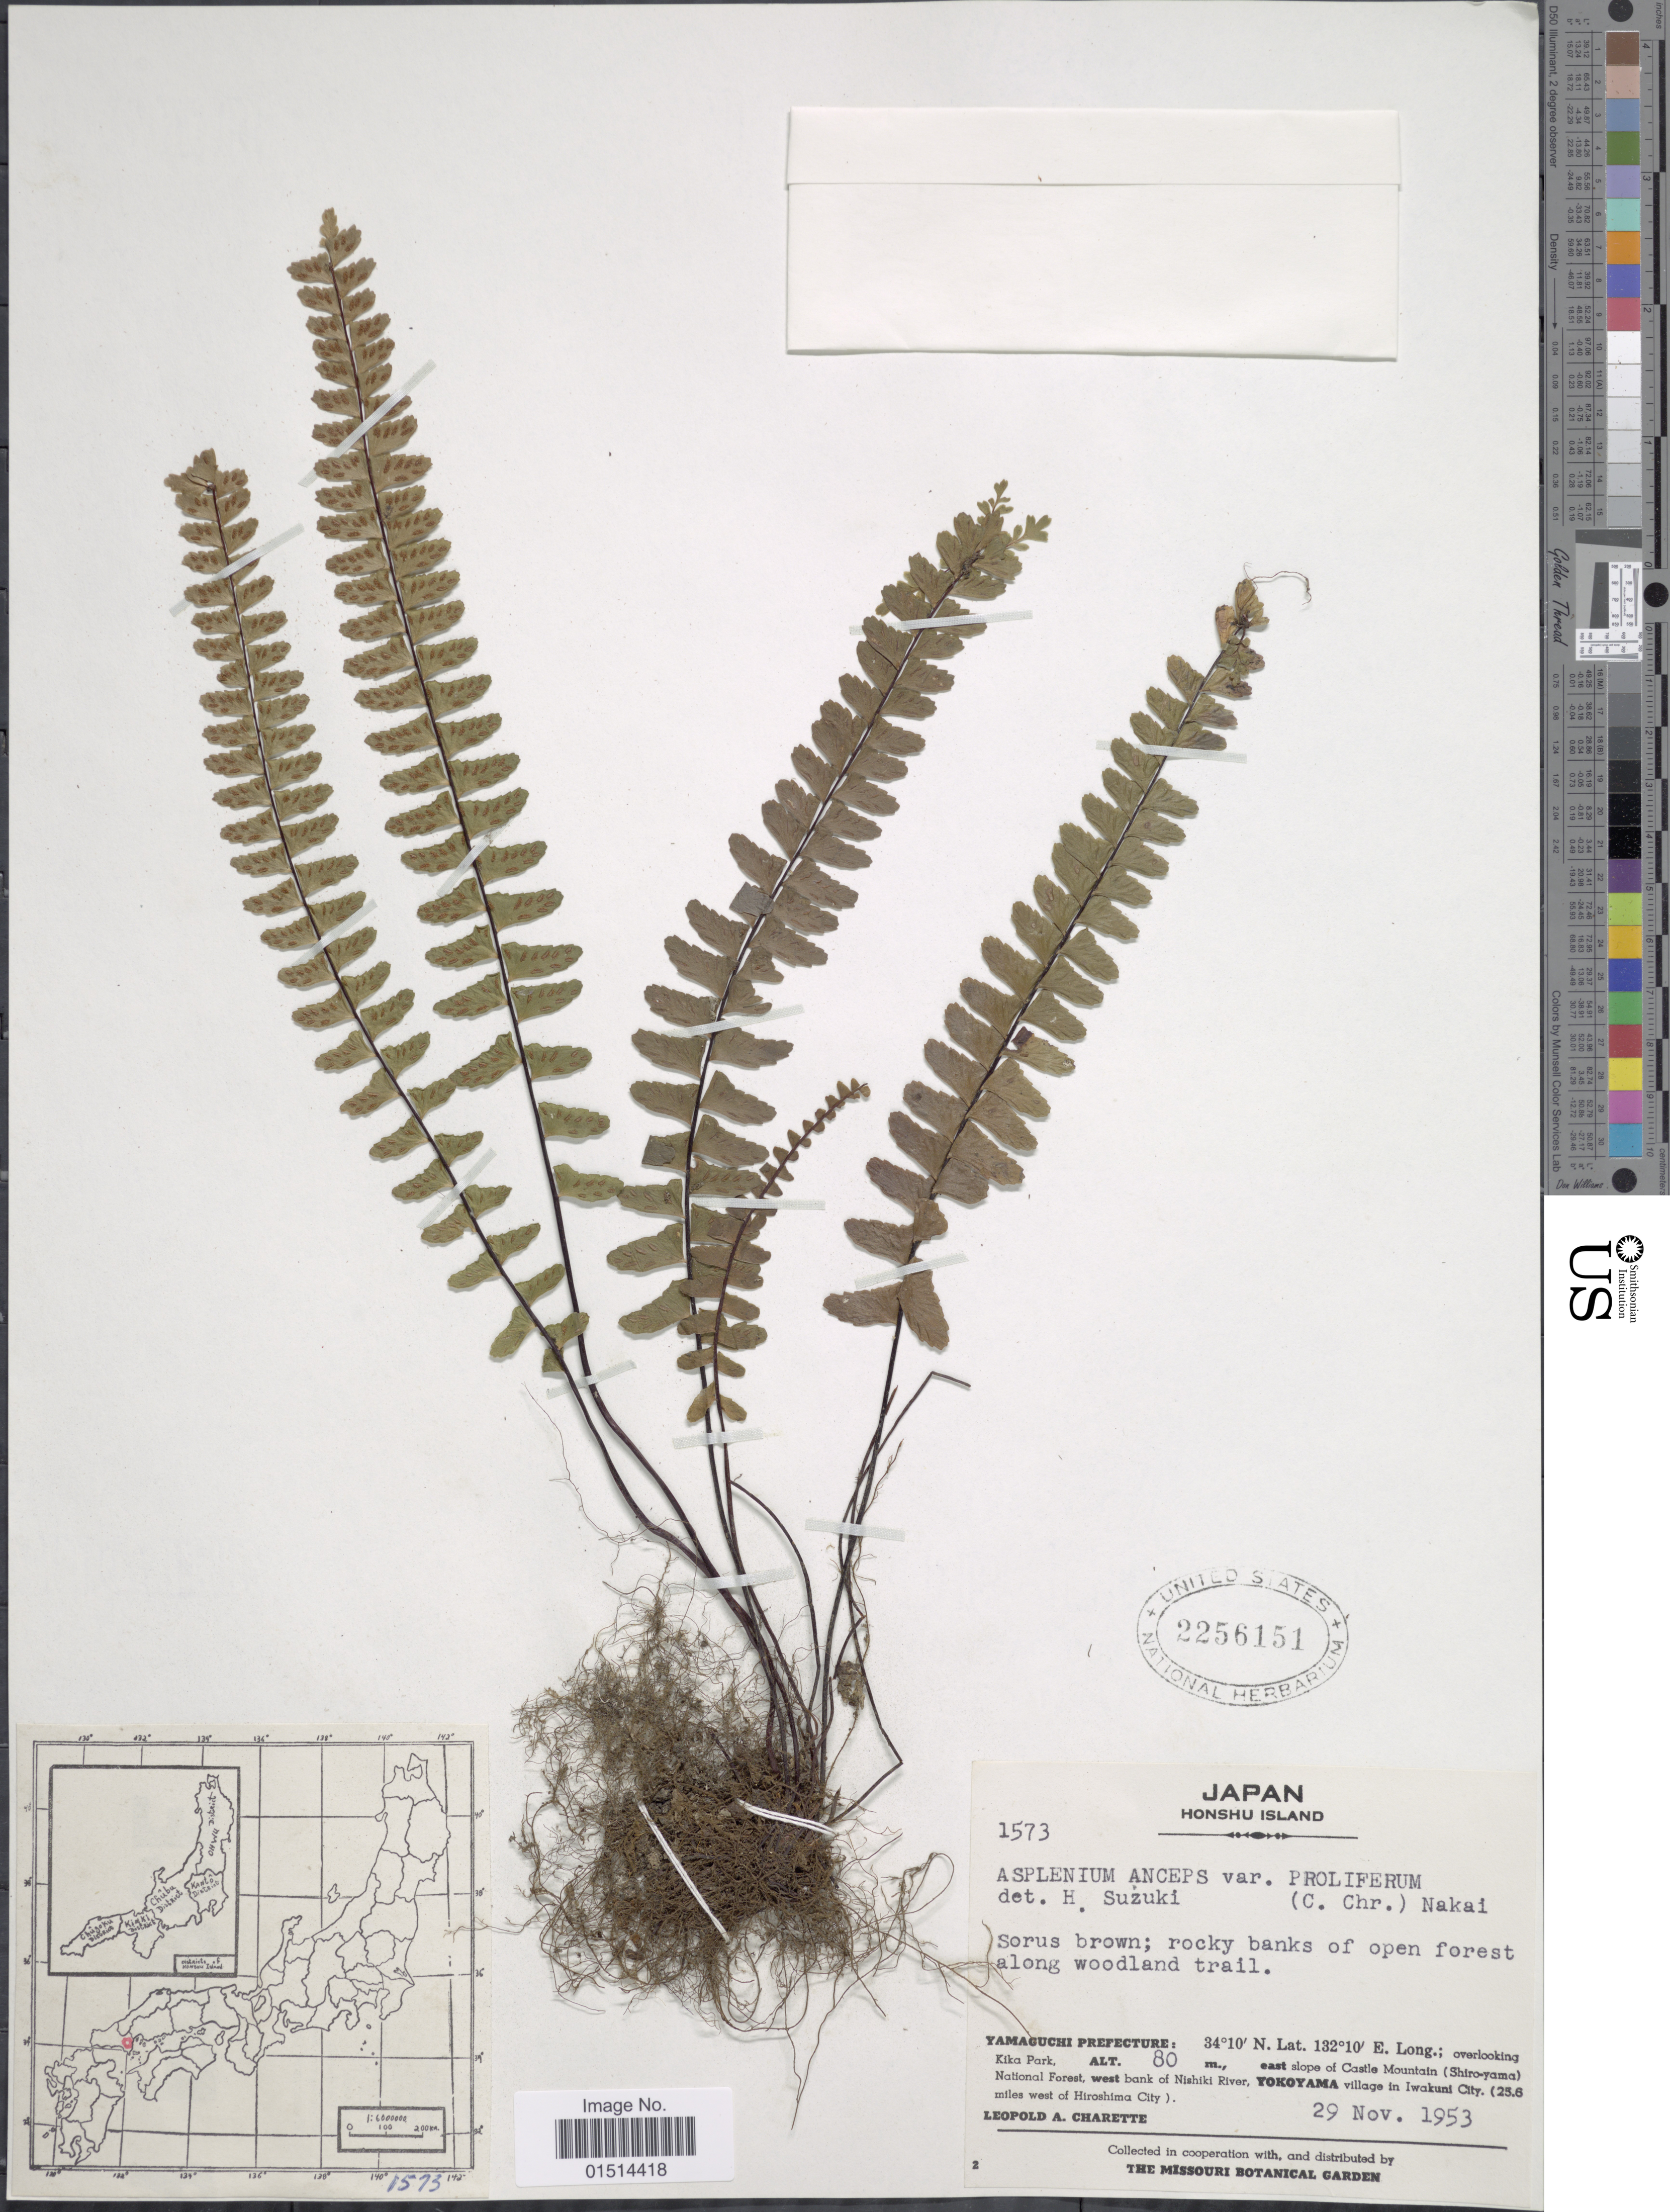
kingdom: Plantae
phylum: Tracheophyta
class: Polypodiopsida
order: Polypodiales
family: Pteridaceae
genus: Hemionitis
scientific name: Hemionitis anceps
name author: (Lowe) Hook. & Grev.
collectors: L. A. Charette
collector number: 1573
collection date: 1953-11-29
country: Japan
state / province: Yamaguti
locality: Honshu Island, Yamaguchi Prefecture: overlooking Kika Park, east slope of Castle Mountain (Shiro-yama) National Forest, west bank of Nishiki River, Yokoyama village in Iwakuni City, (25.6 miles west of Hiroshima City)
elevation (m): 80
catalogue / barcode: US 2256151